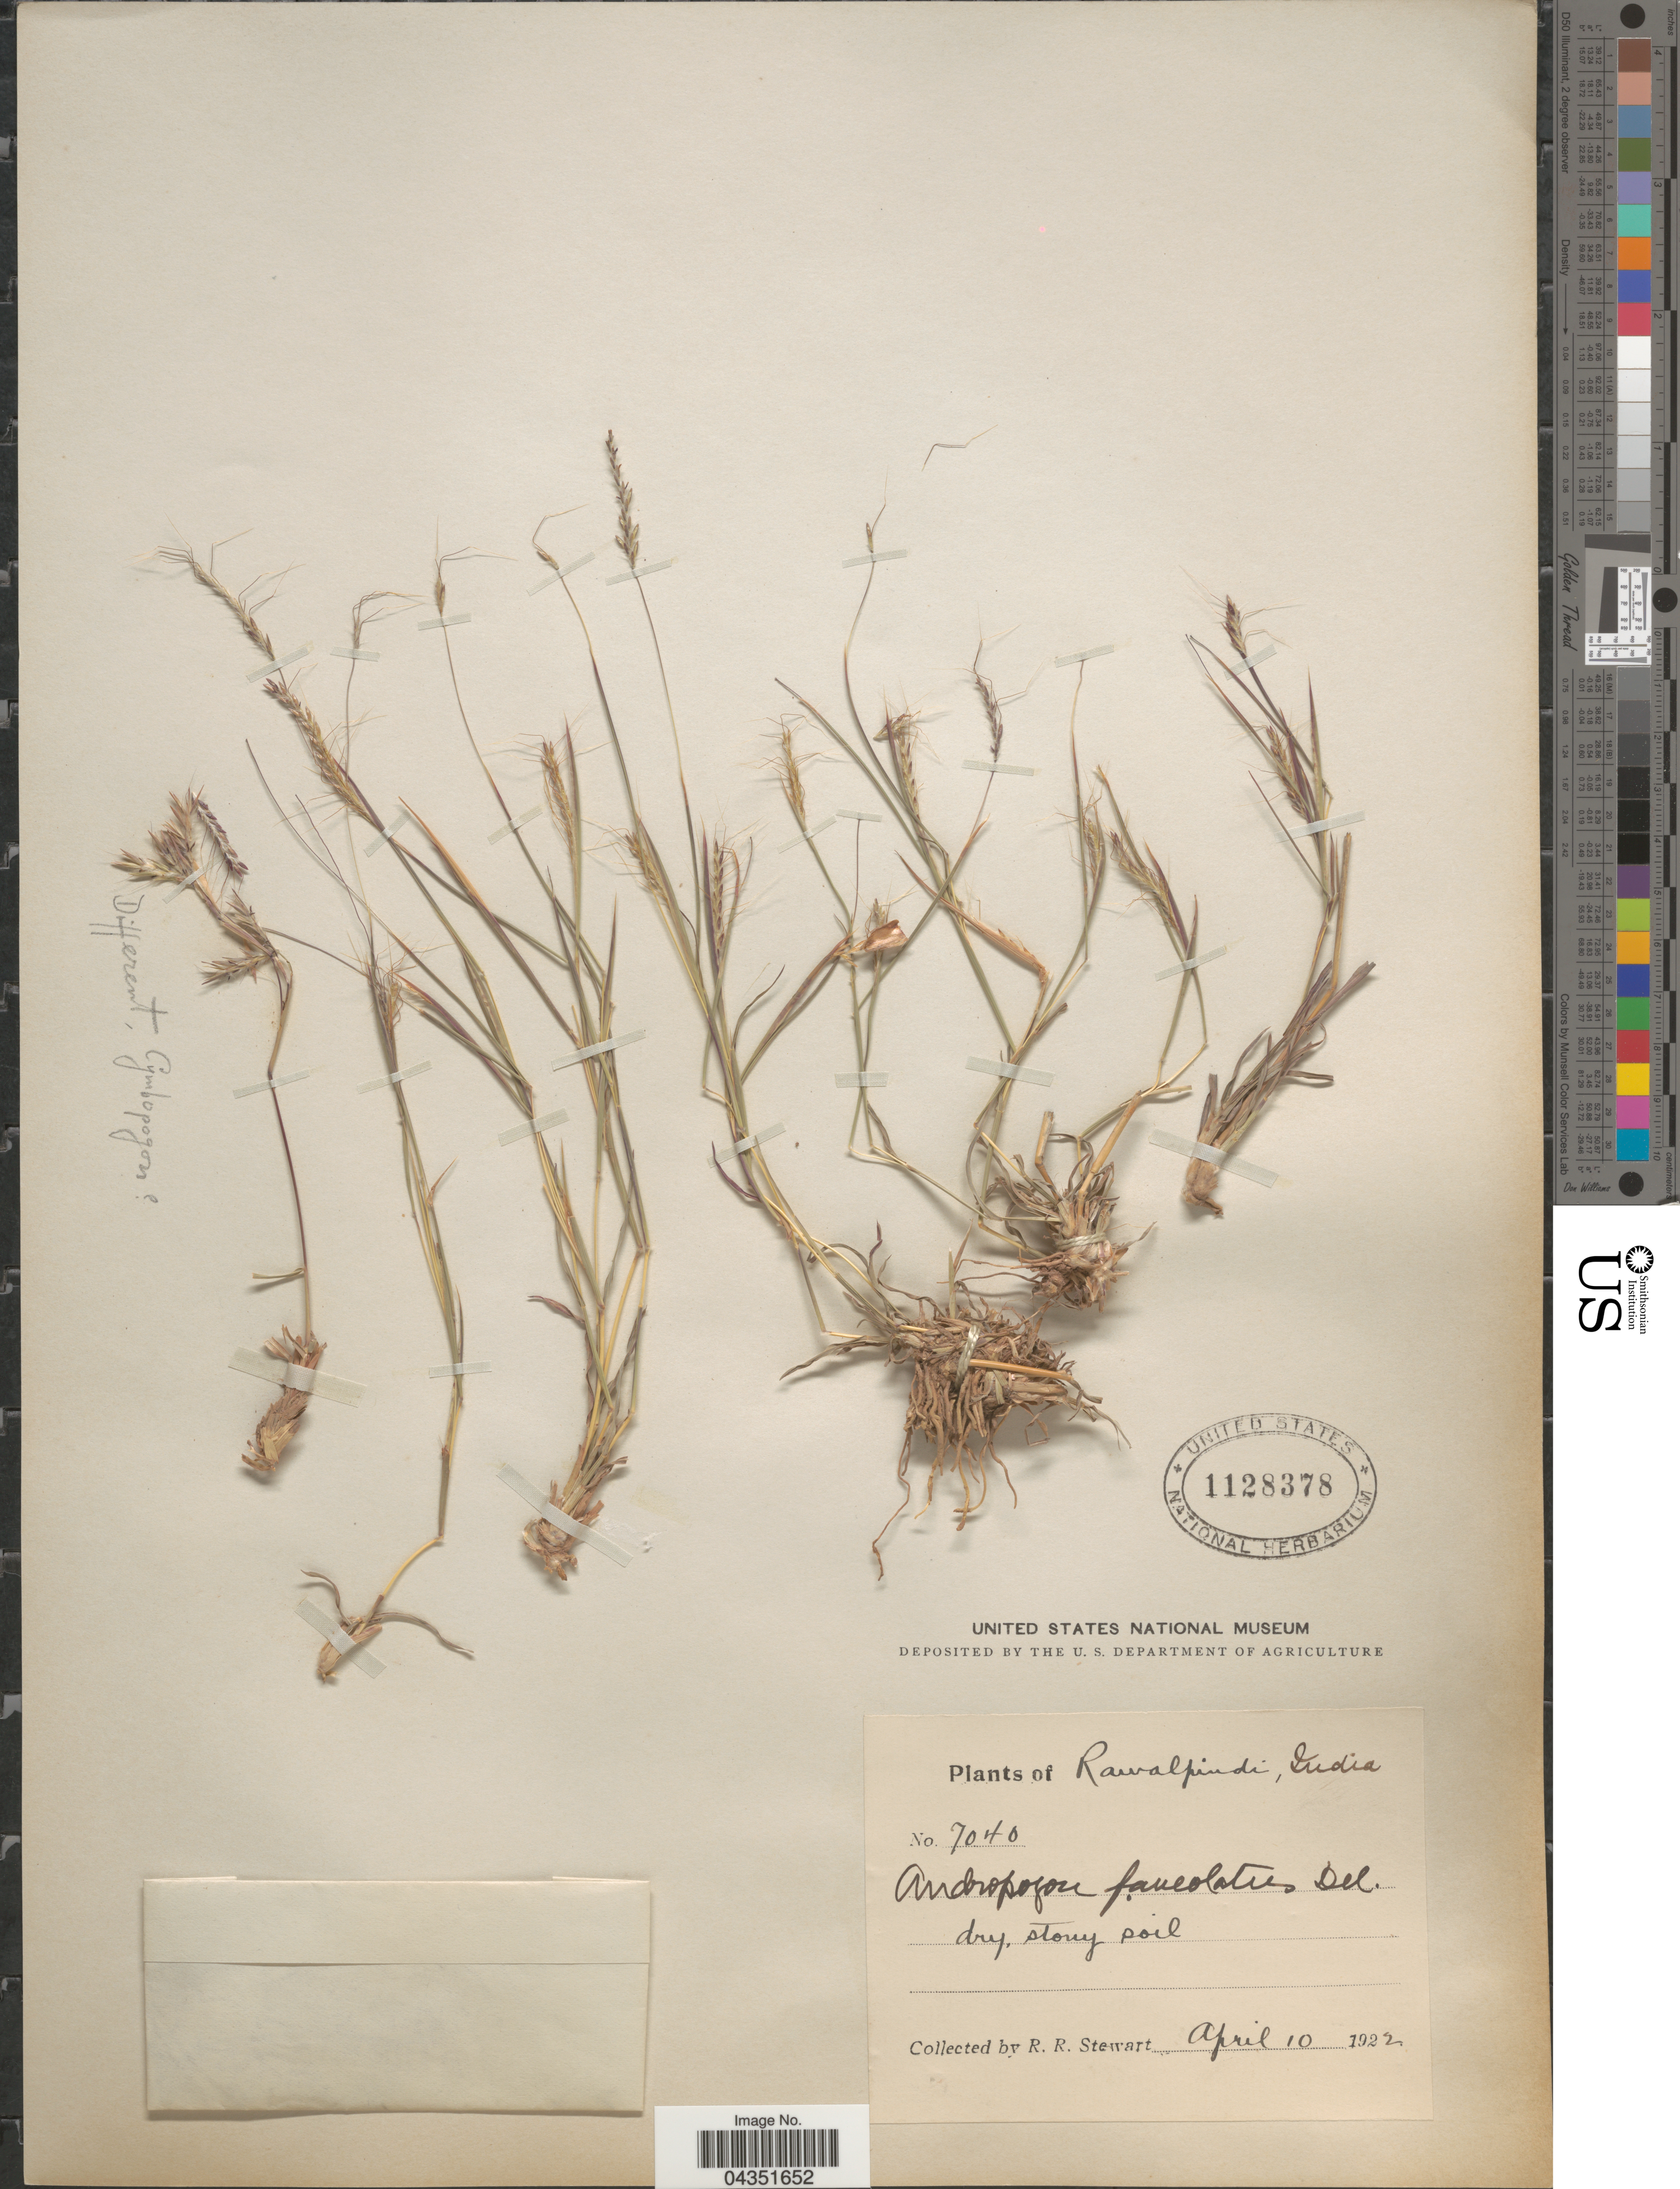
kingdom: Plantae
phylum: Tracheophyta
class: Liliopsida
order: Poales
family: Poaceae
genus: Eremopogon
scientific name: Eremopogon foveolatus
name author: (Delile) Stapf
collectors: R. Stewart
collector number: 7040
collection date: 1922-04-10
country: Pakistan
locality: Rawalpindi.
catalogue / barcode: US 1128378